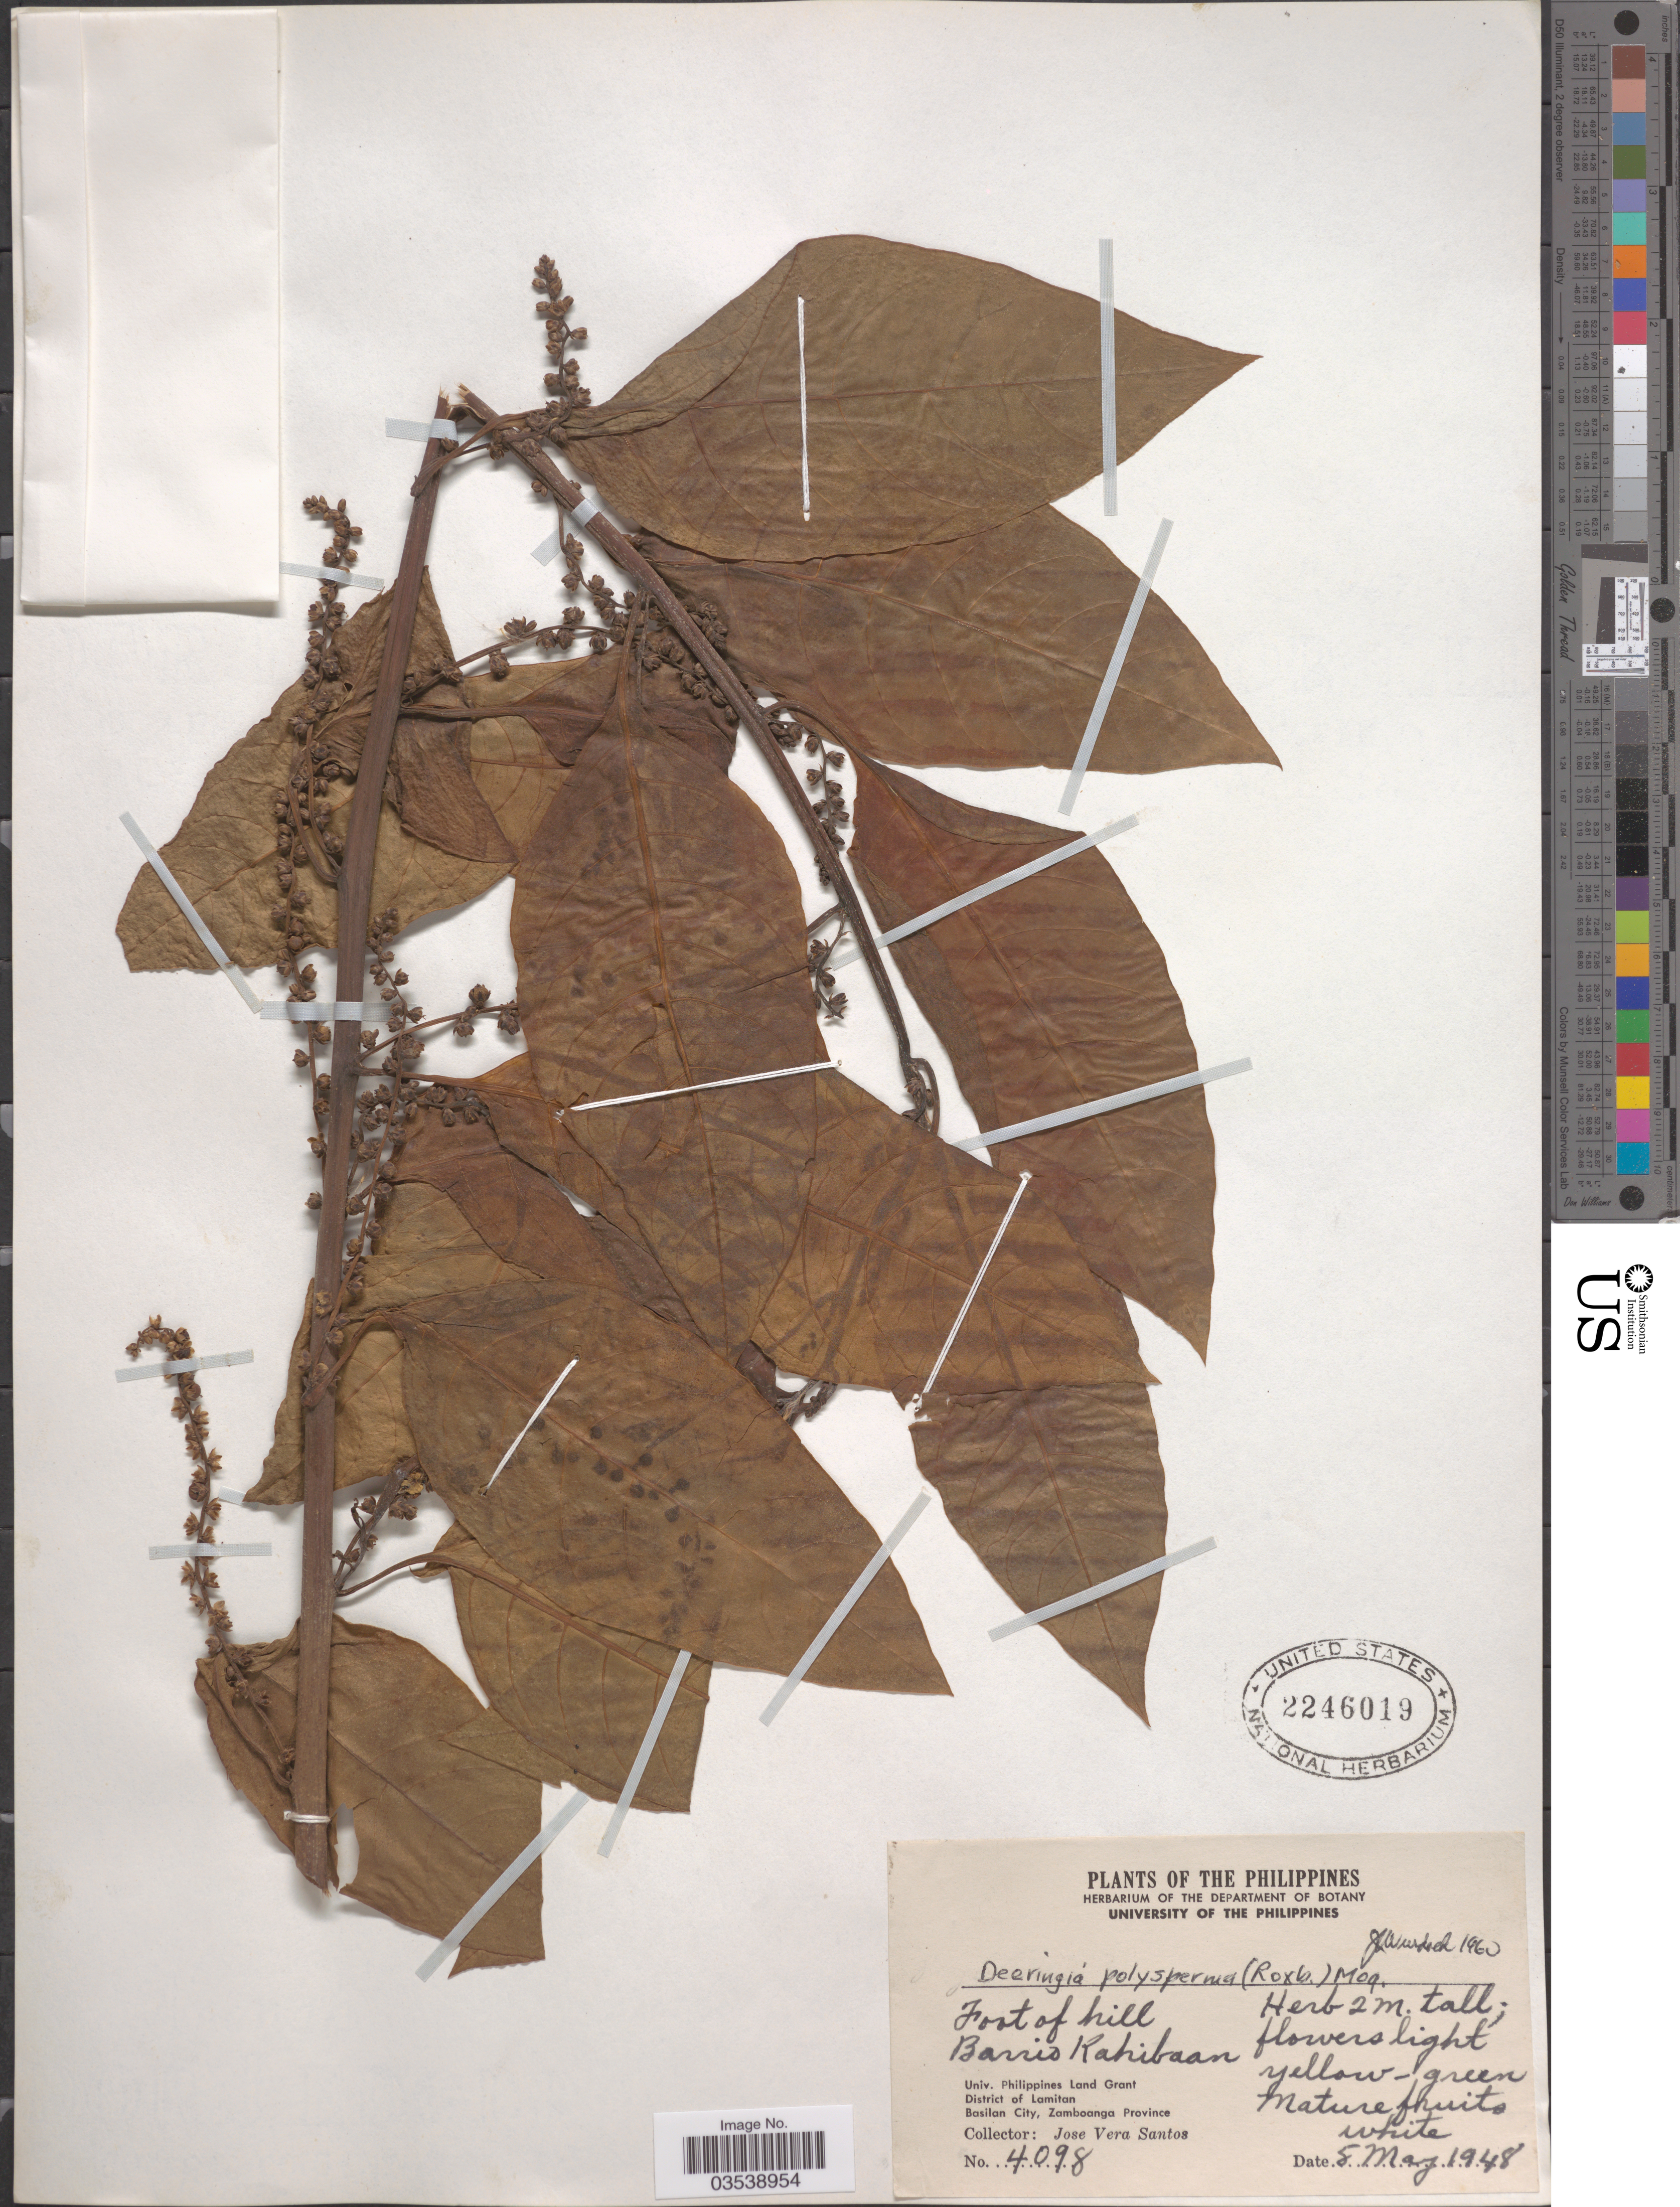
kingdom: Plantae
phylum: Tracheophyta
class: Magnoliopsida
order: Caryophyllales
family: Amaranthaceae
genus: Deeringia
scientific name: Deeringia polysperma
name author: (Roxb.) Moq.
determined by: Wurdack, John J., (US), US (UNITED STATES)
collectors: J. Santos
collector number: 4098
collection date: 1948-05-05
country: Philippines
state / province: Muslim Mindanao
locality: Foot of hill Barrio Kahibaan. Univ. Philippines Land Grant. District of Lamitan. Basilan City, Zamboanga Province.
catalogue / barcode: US 2246019